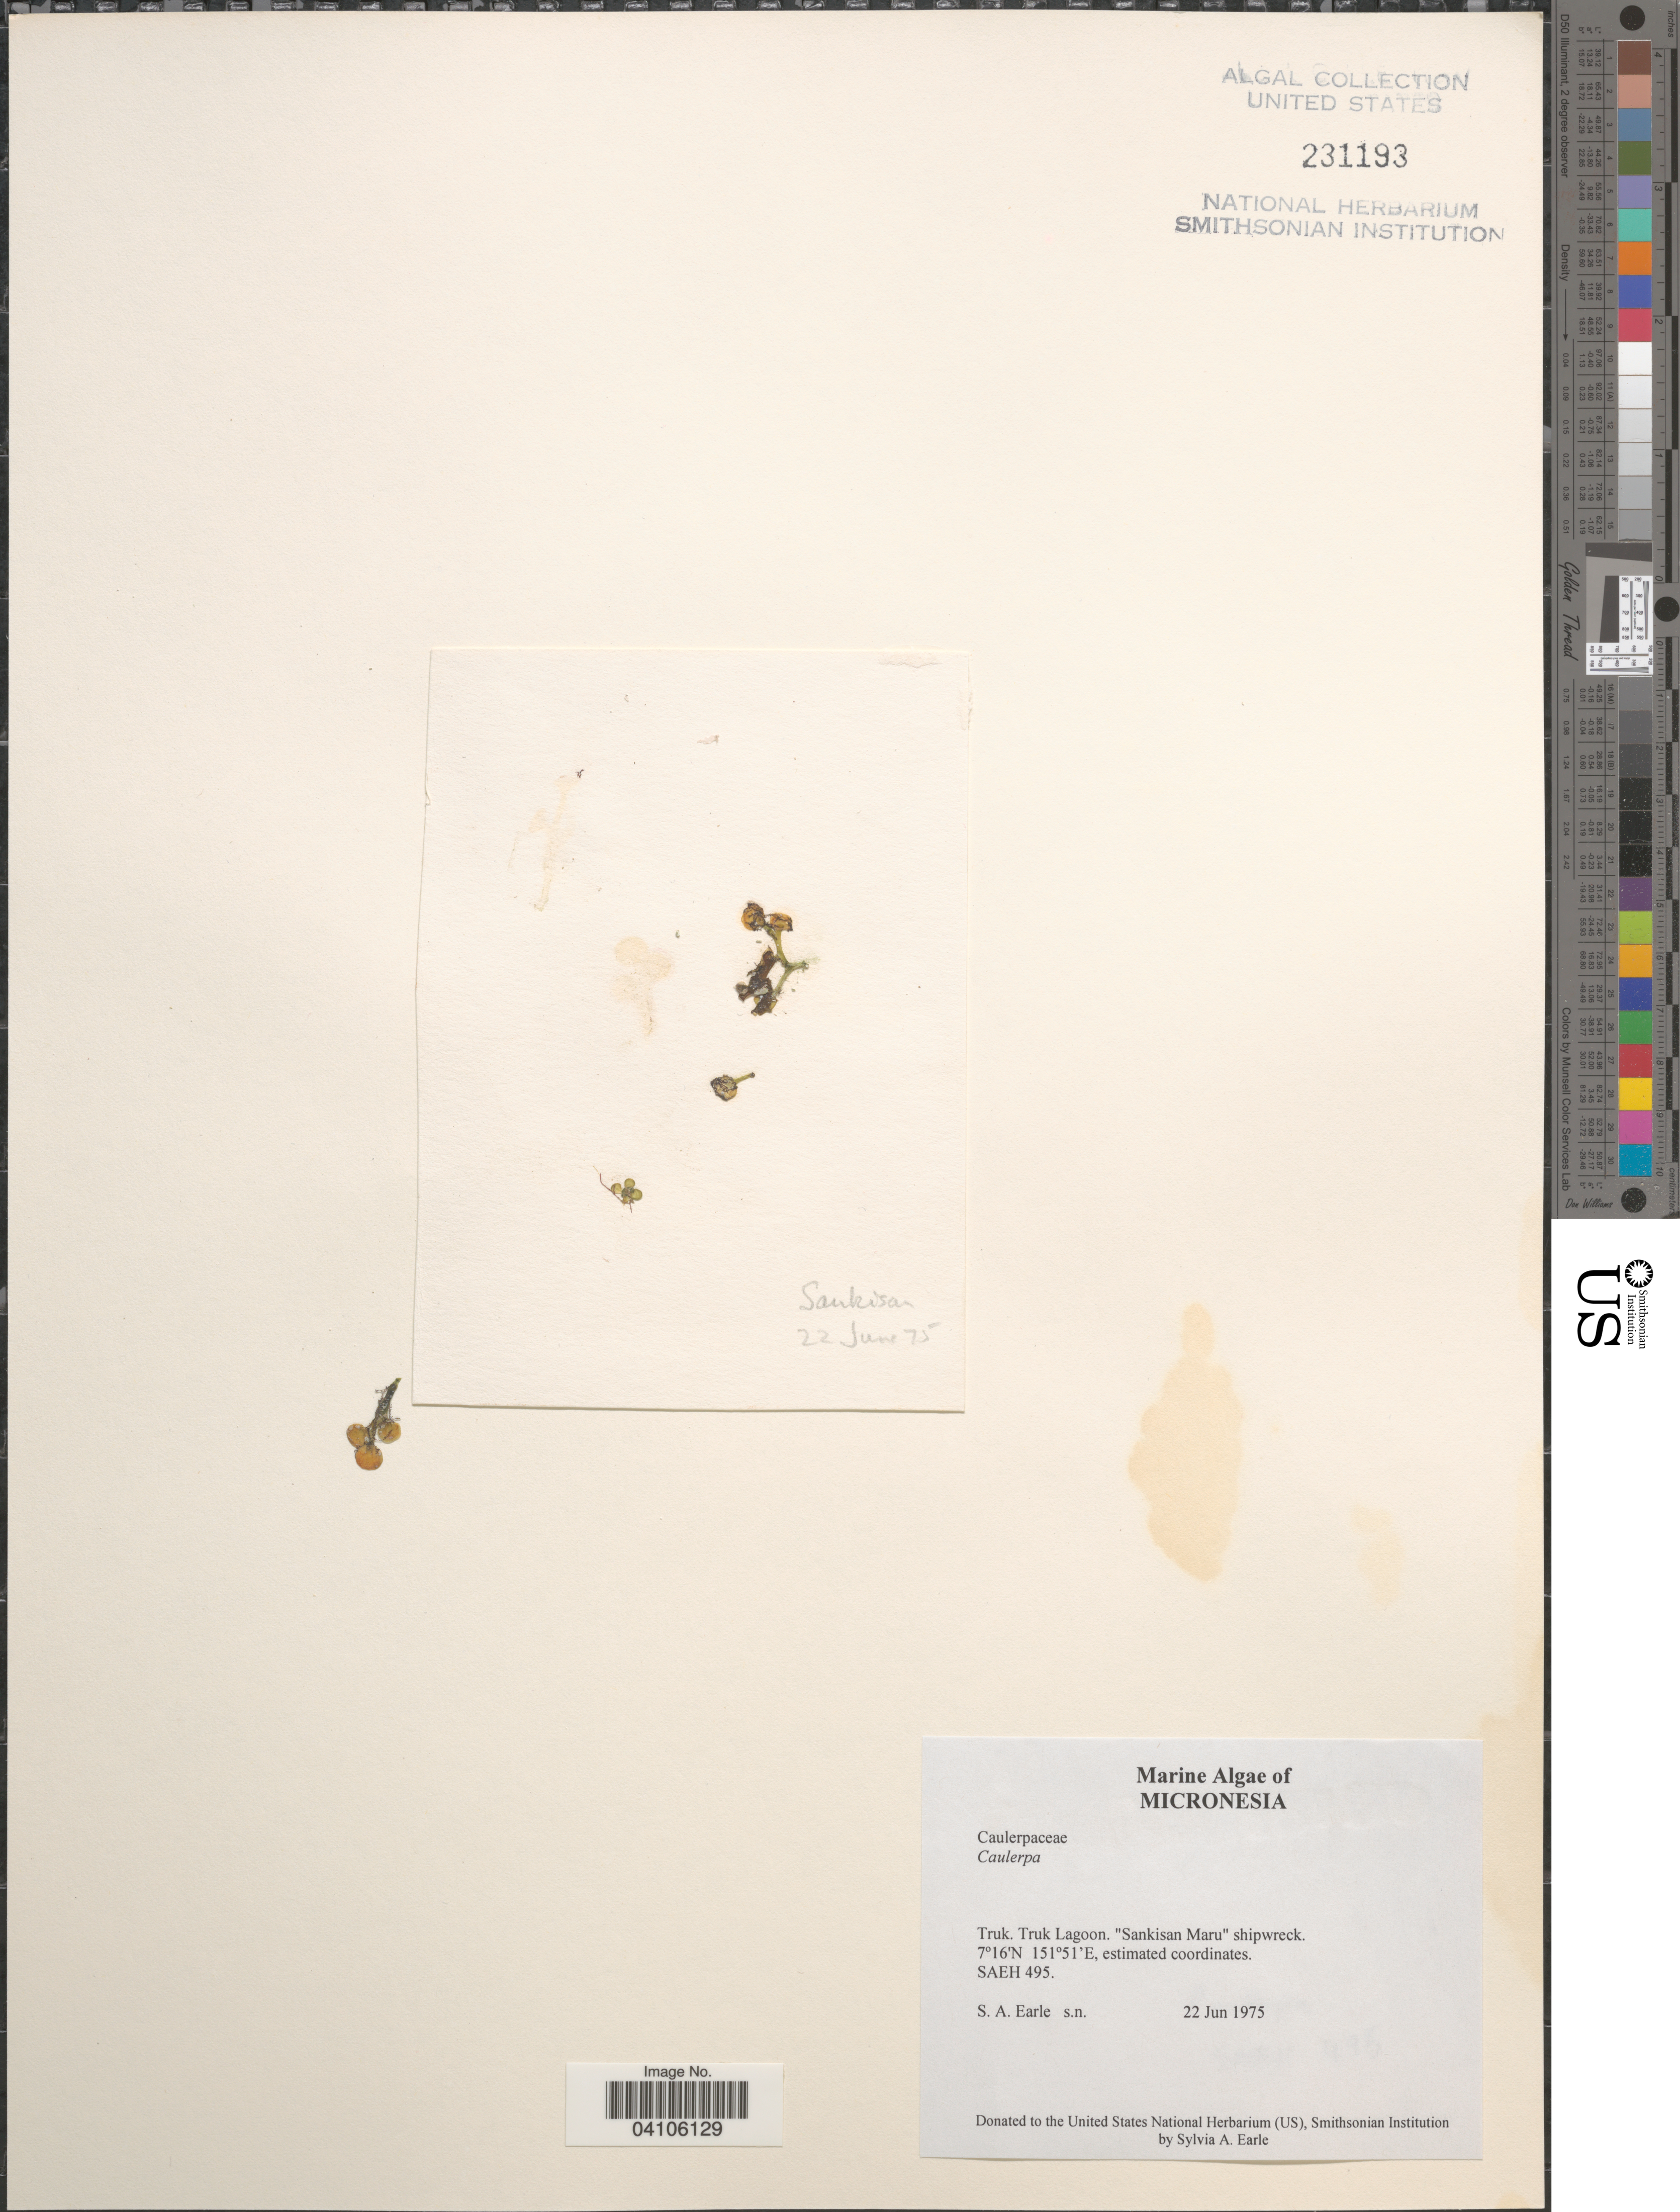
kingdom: Plantae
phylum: Chlorophyta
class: Ulvophyceae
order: Bryopsidales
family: Caulerpaceae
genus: Caulerpa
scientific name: Caulerpa sp.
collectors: S. A. Earle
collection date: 1975-06-22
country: Micronesia, Federated States of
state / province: Truk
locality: Truk Lagoon. "Sankisan Maru" shipwreck. SAEH 495.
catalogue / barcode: US 231193